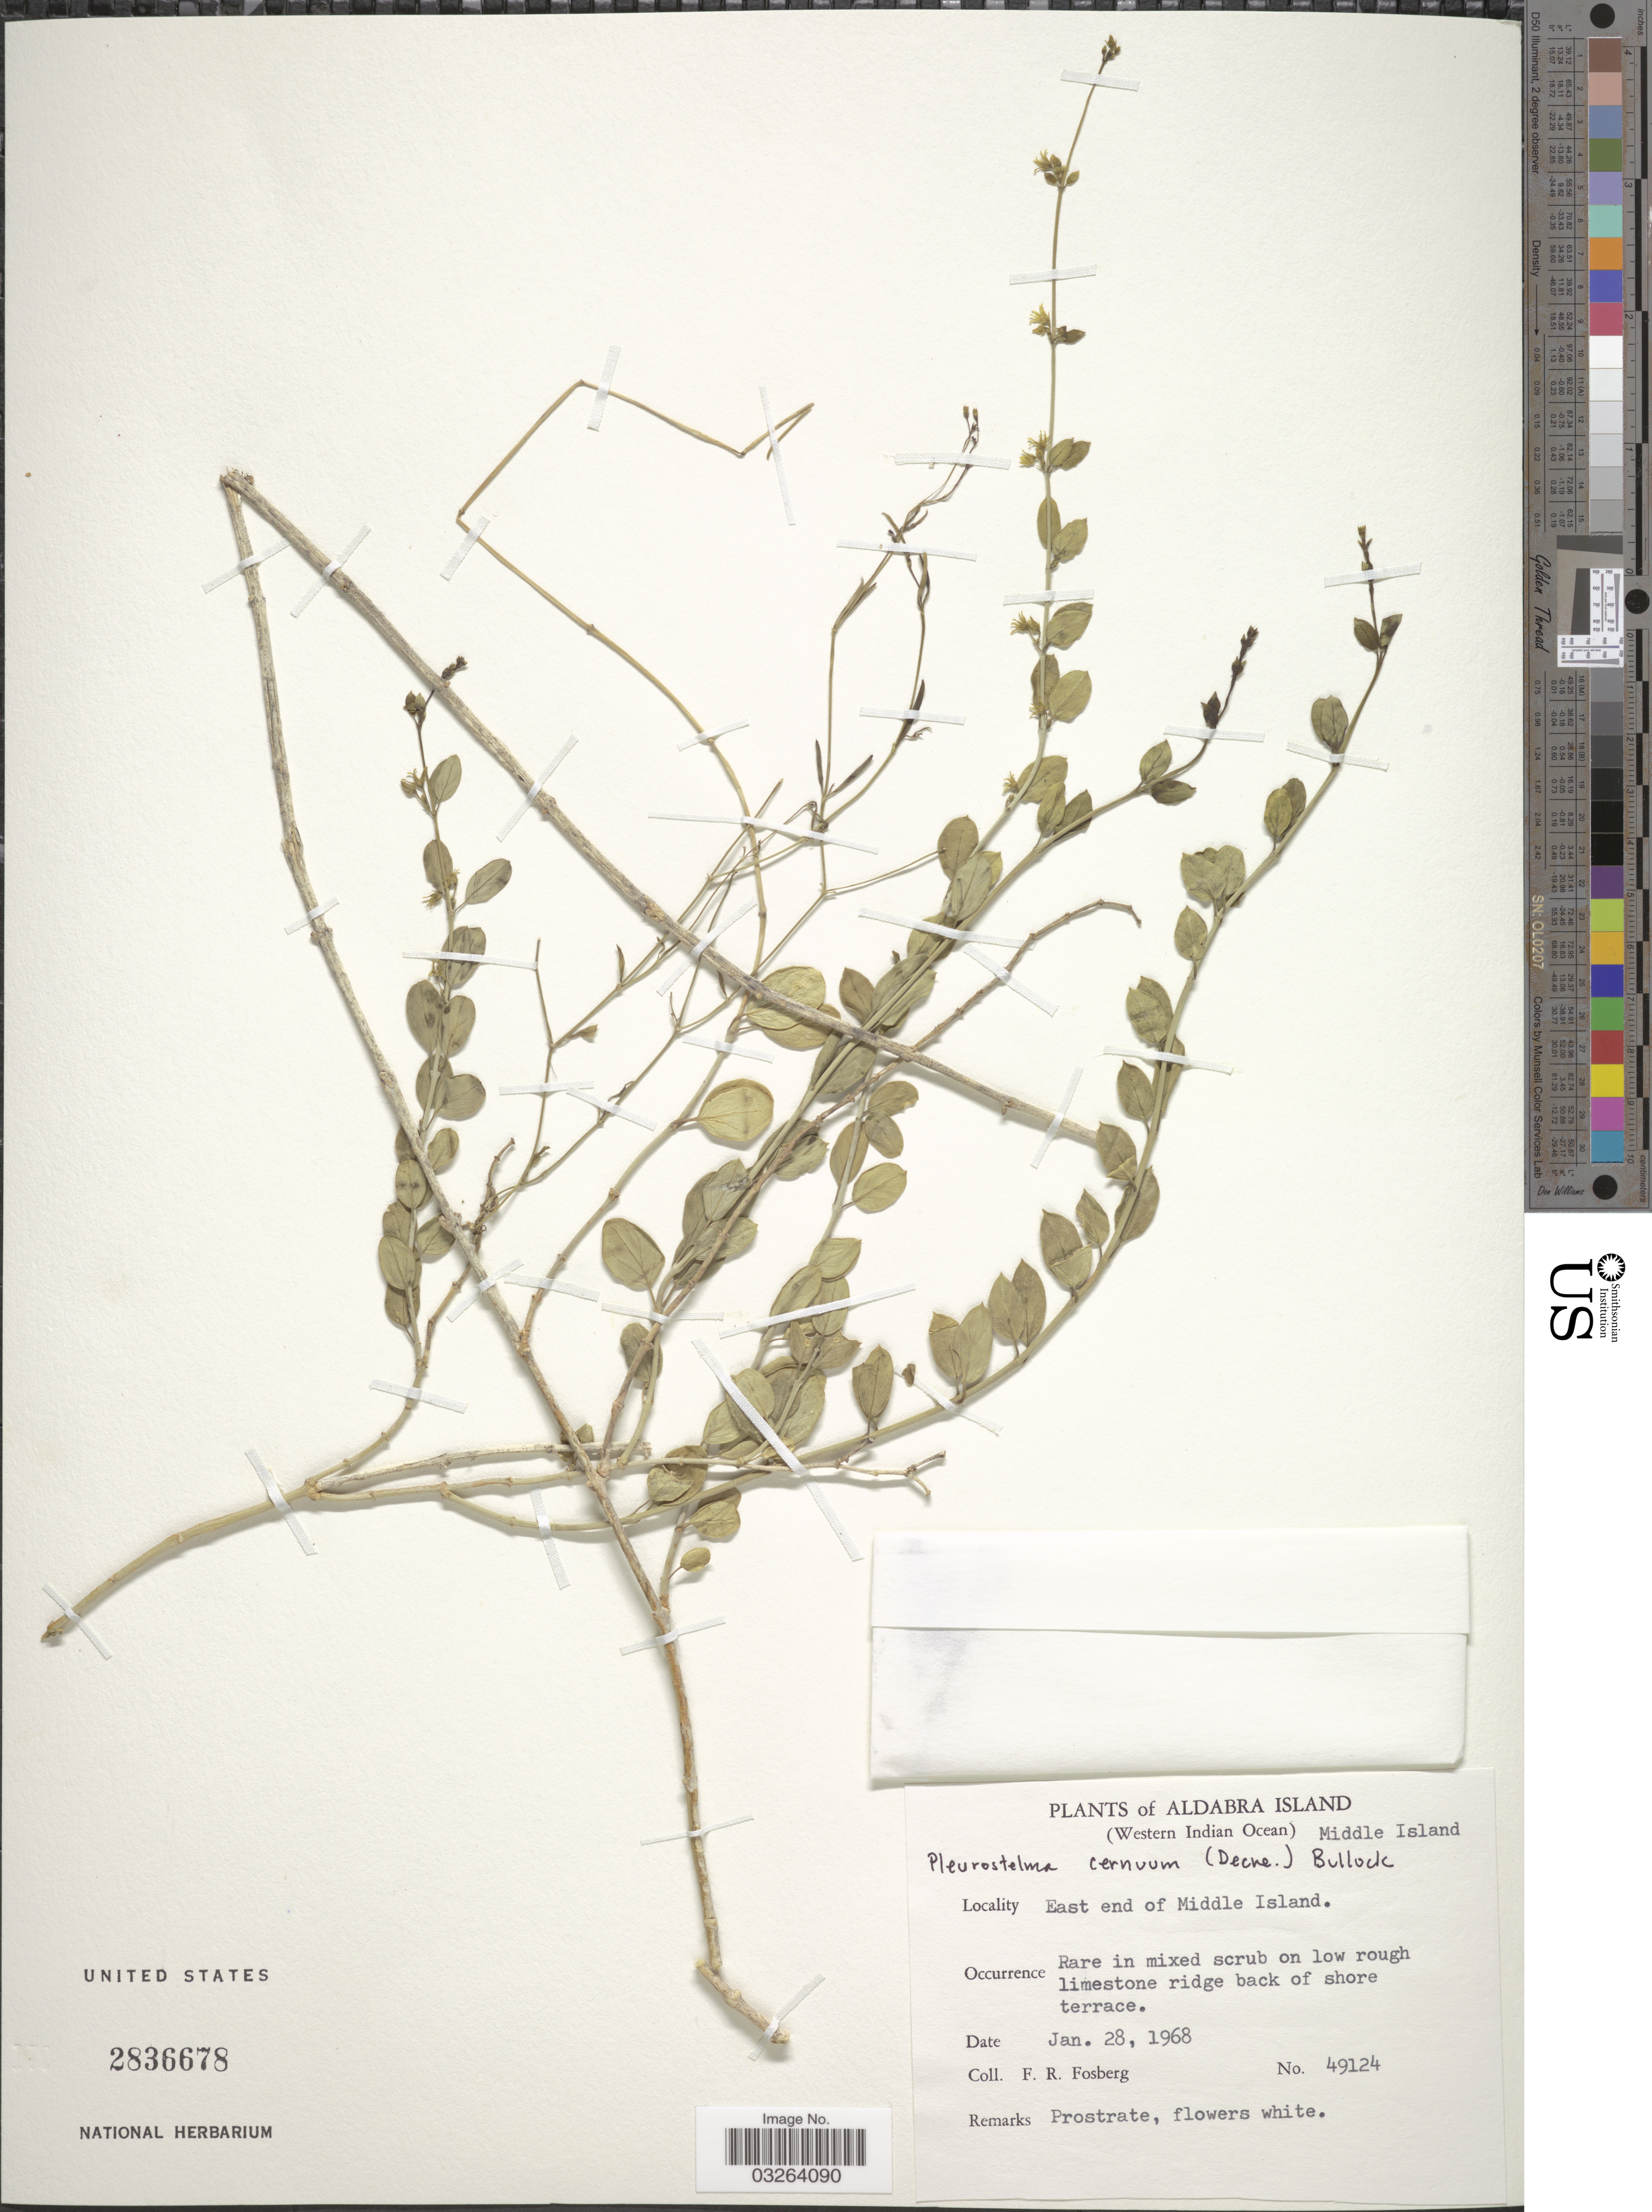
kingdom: Plantae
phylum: Tracheophyta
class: Magnoliopsida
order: Gentianales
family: Apocynaceae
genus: Pleurostelma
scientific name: Pleurostelma cernuum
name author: (Decne.) Bullock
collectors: F. R. Fosberg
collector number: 49124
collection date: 1968-01-28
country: Seychelles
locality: Aldabra Island (Western Indian Ocean) Middle Island. East end of Middle Island.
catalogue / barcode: US 2836678